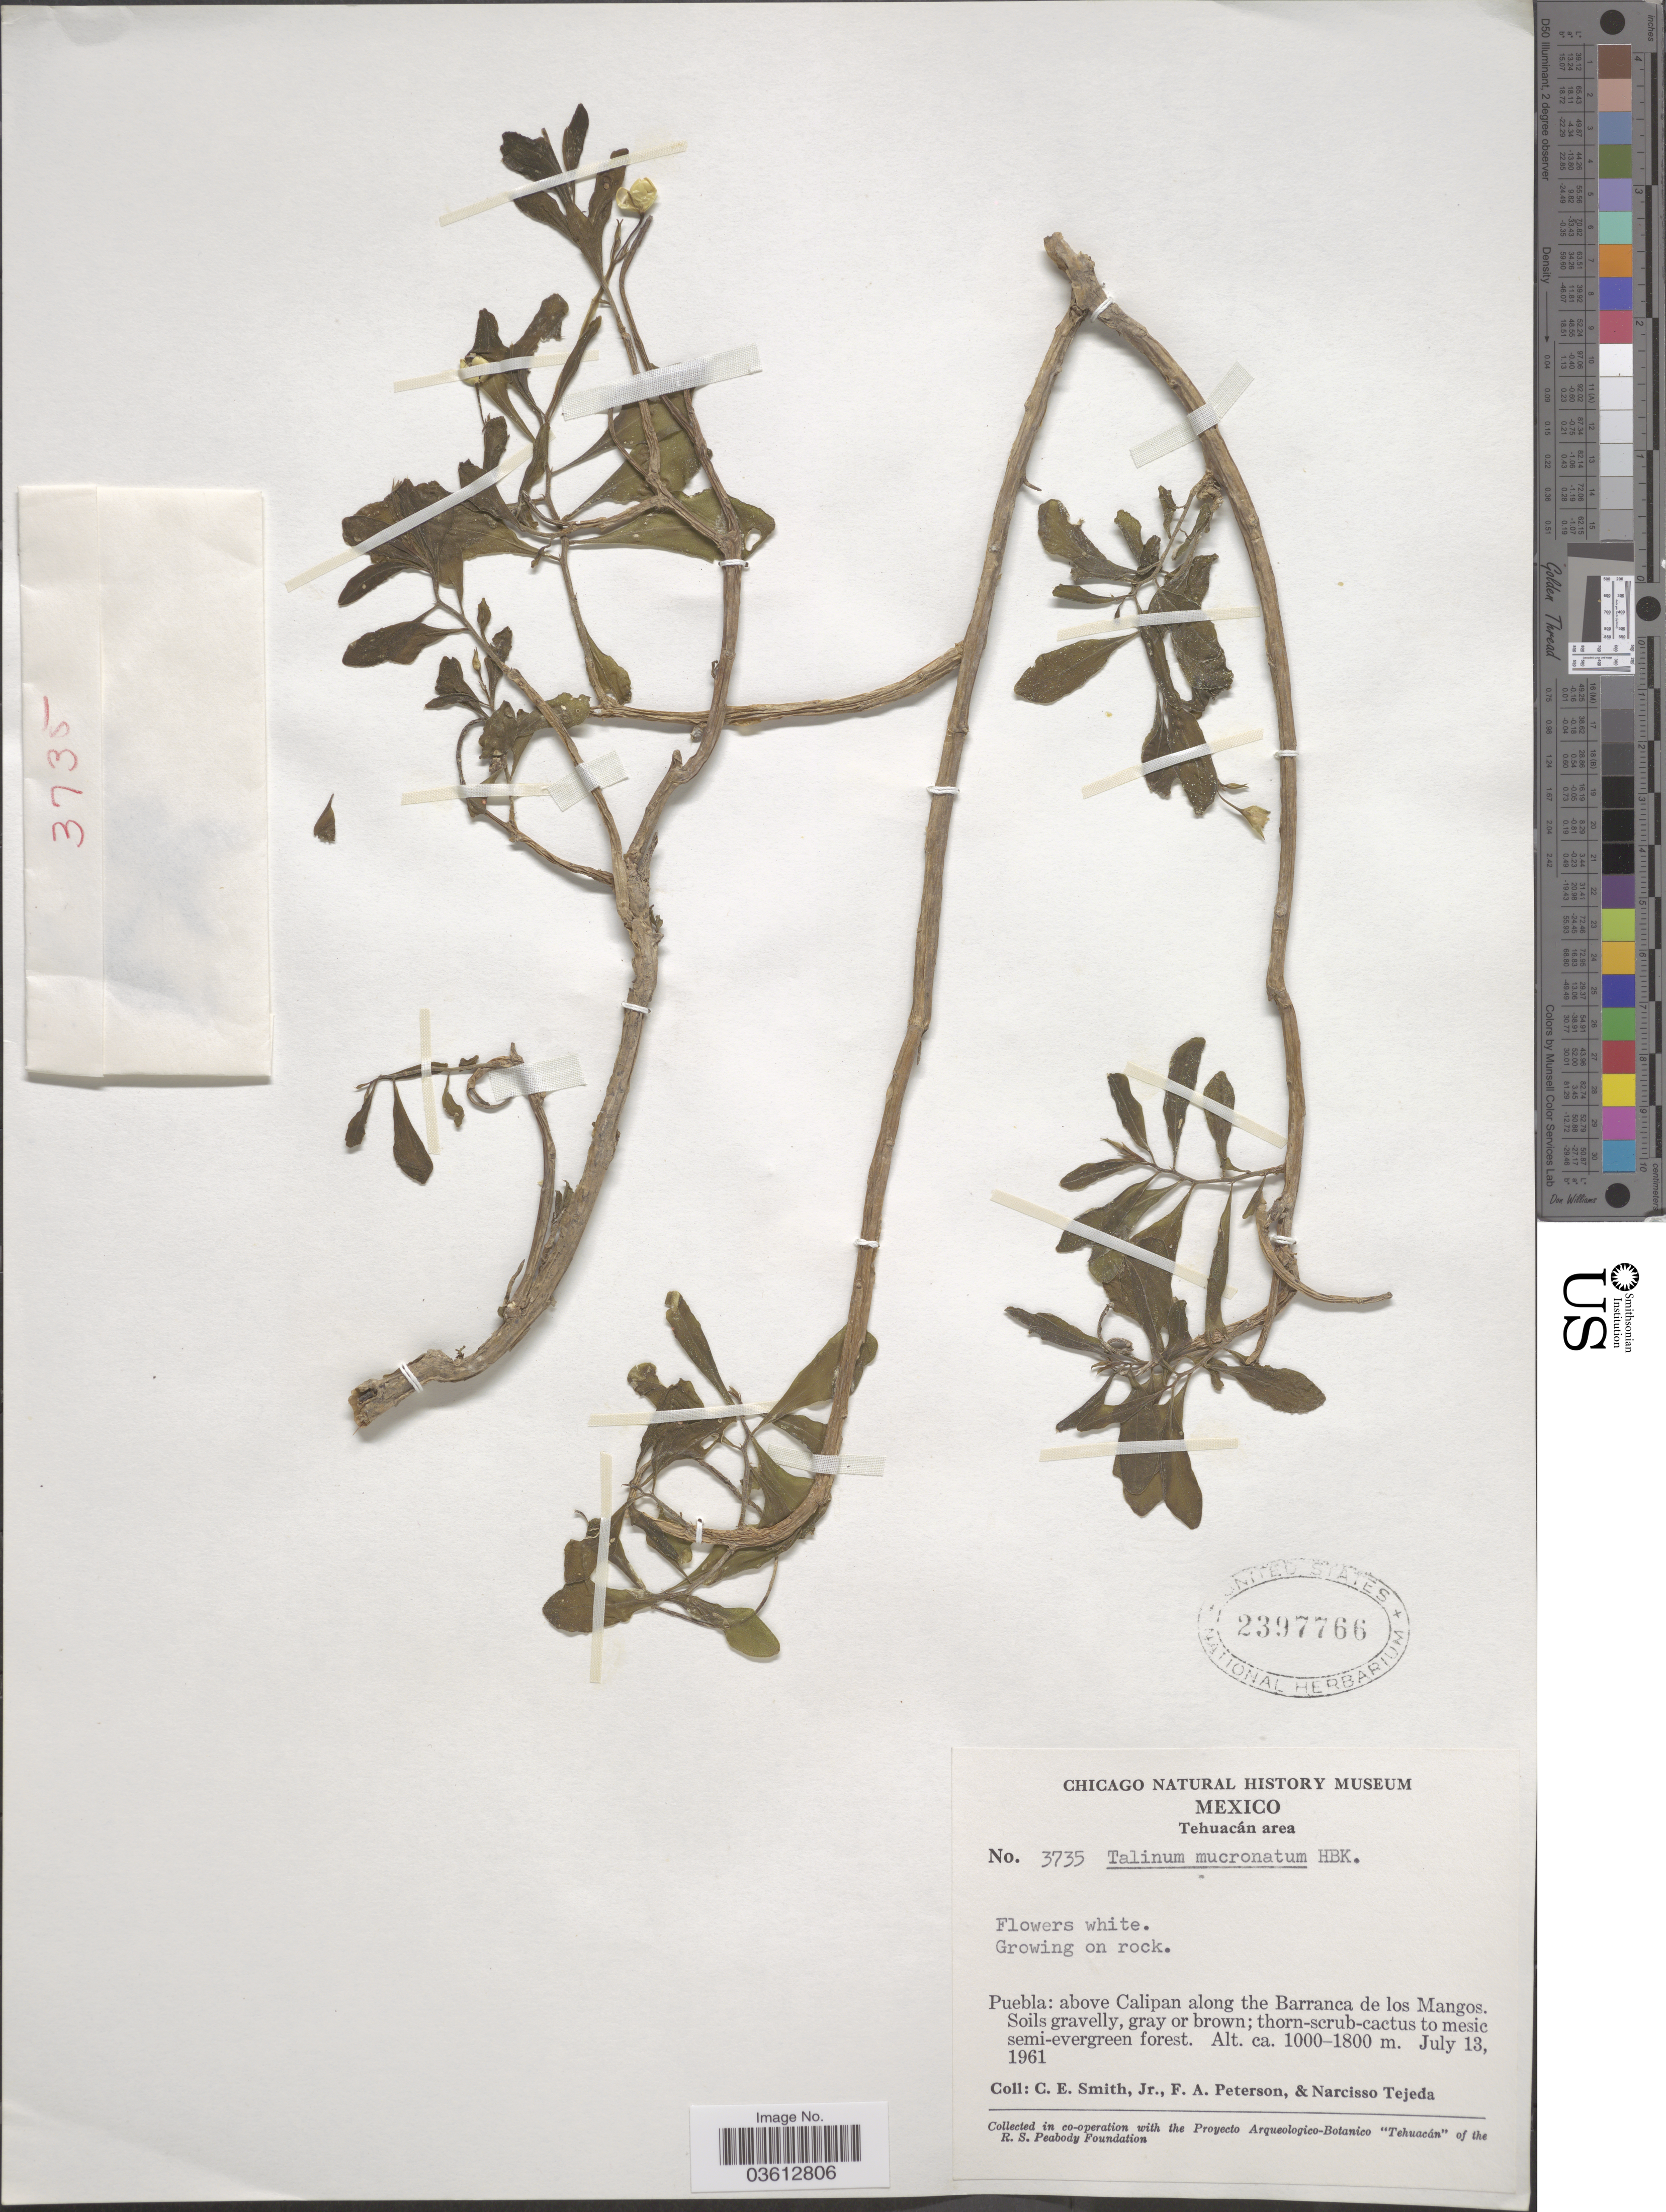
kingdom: Plantae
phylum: Tracheophyta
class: Magnoliopsida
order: Caryophyllales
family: Talinaceae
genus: Talinum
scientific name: Talinum mucronatum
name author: Kunth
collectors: C. E. Smith Jr., F. A. Peterson & N. Tejeda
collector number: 3735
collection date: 1961-07-13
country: Mexico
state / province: Puebla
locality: Tehuacán area. Above Alipan along the Barranca de los Mangos.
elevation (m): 1000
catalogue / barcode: US 2397766